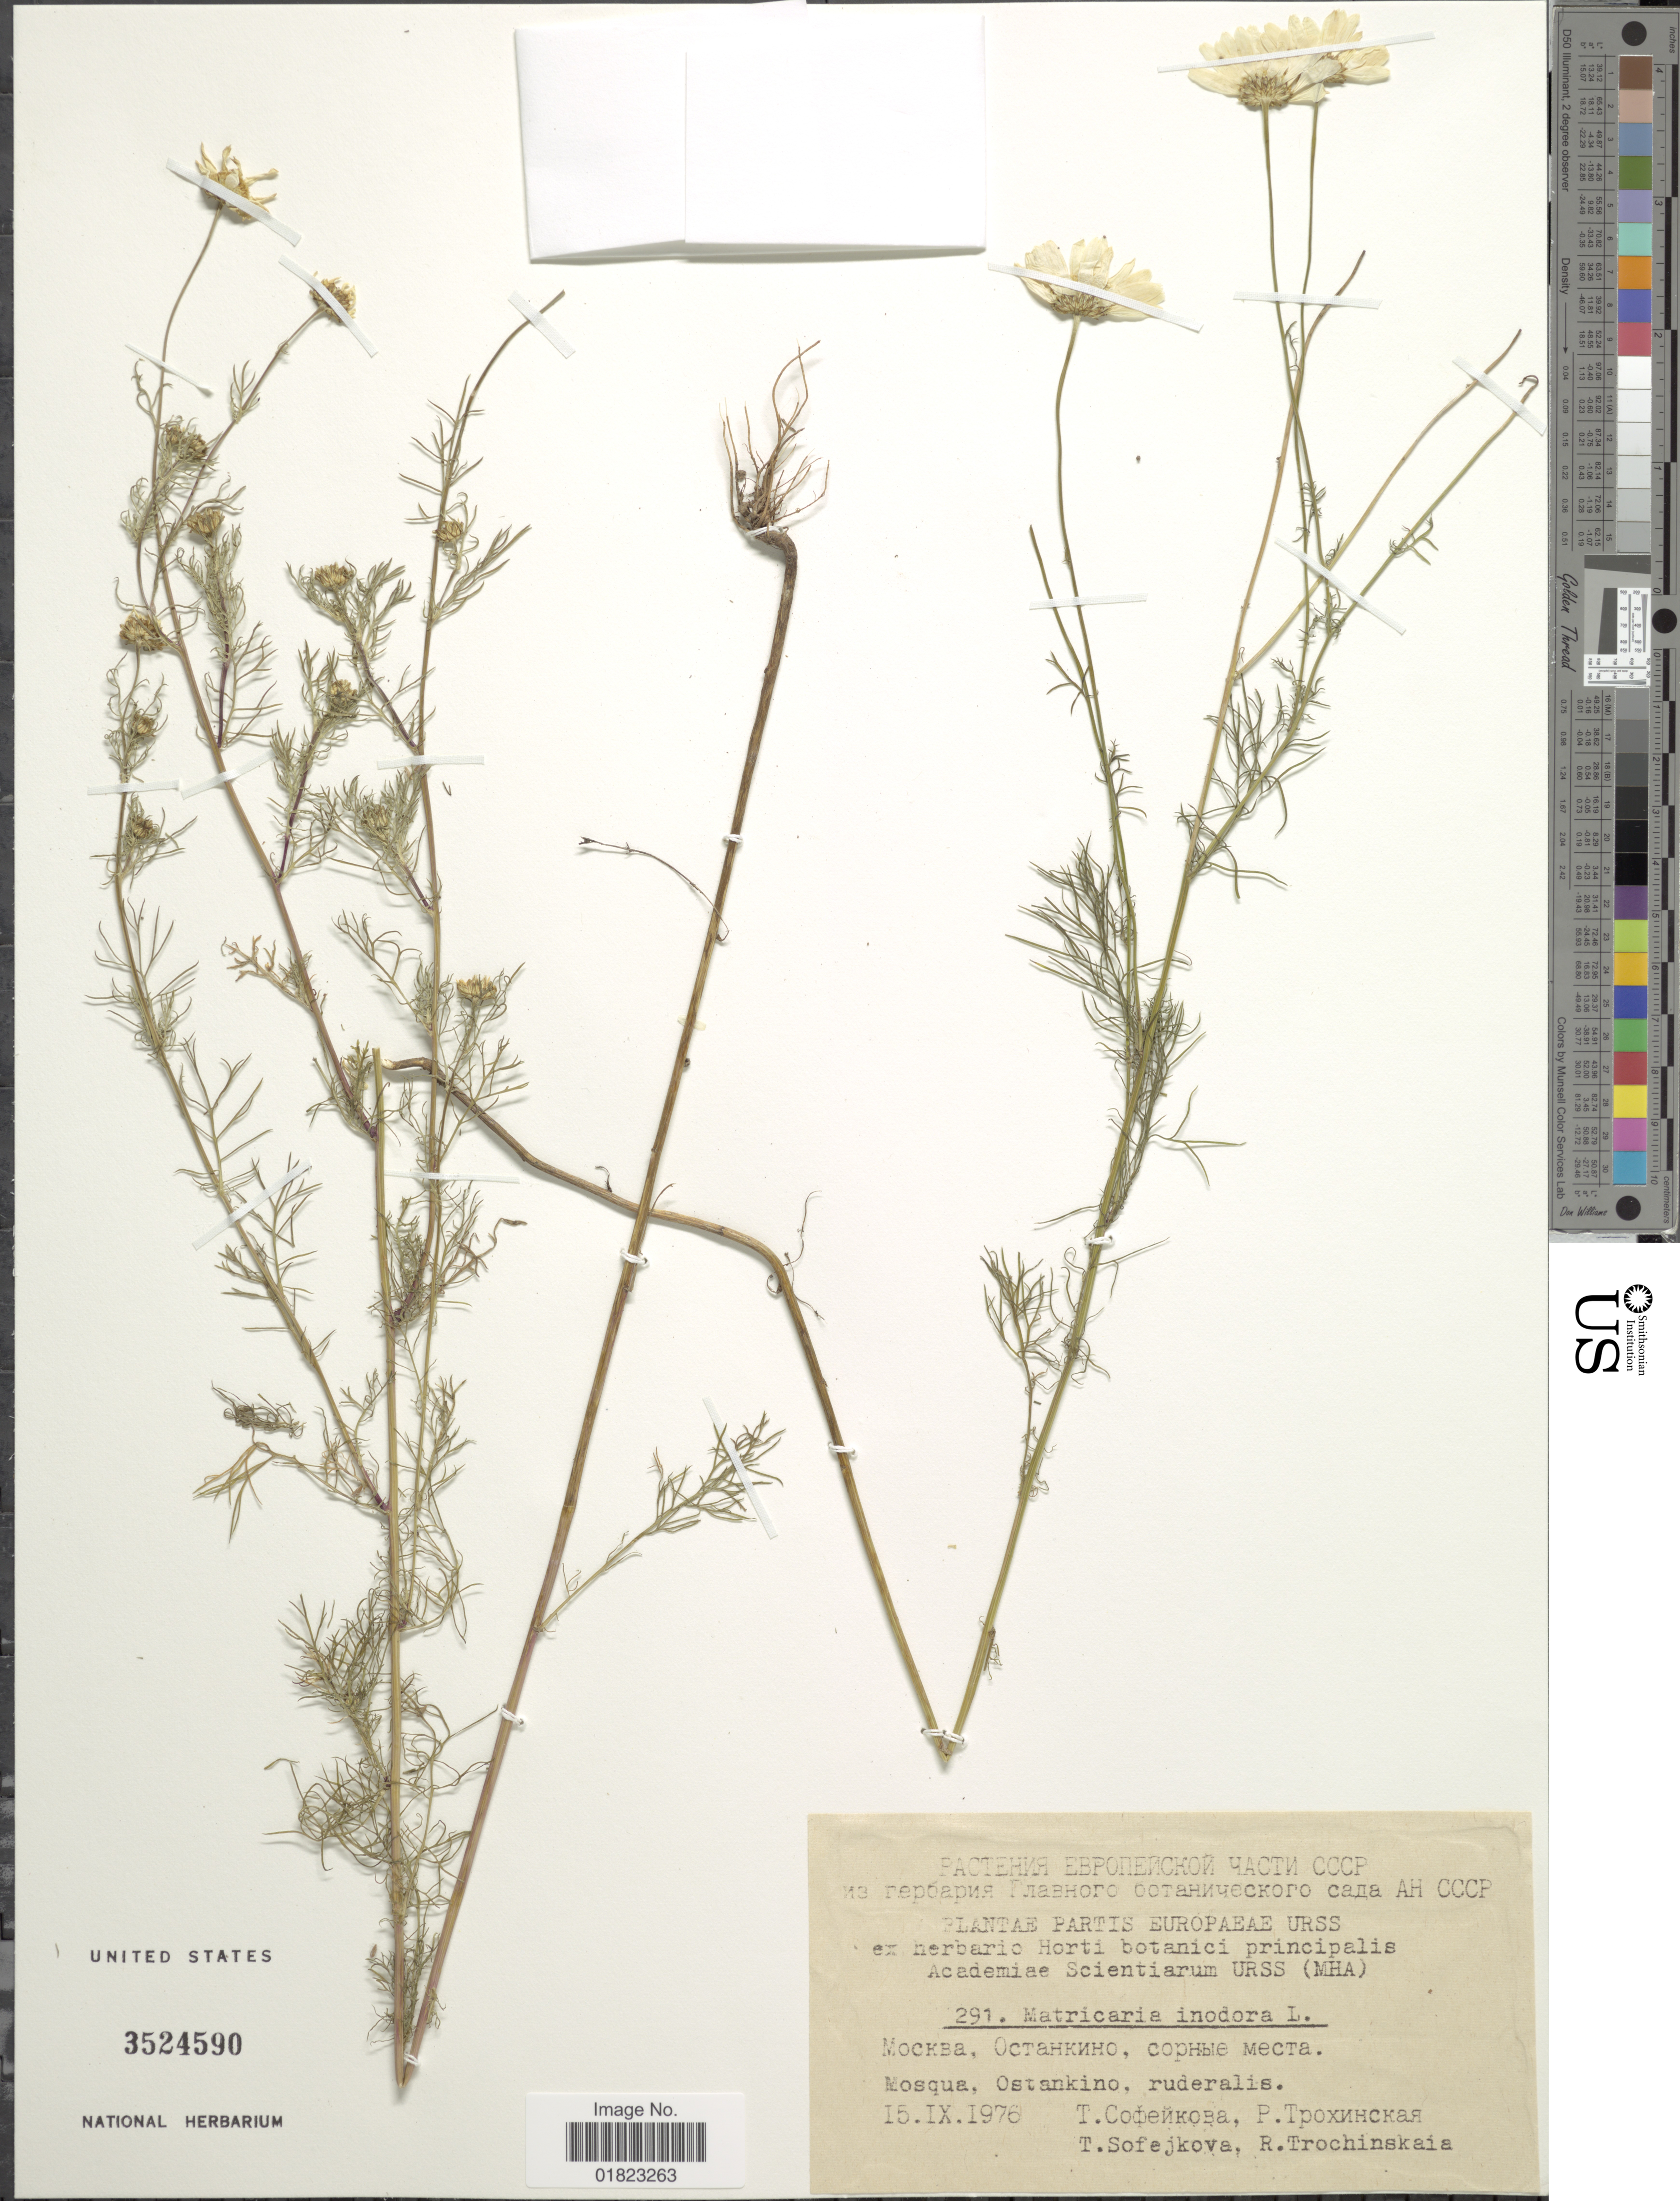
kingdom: Plantae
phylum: Tracheophyta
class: Magnoliopsida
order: Asterales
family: Asteraceae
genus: Matricaria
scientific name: Matricaria inodora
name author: L.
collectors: Collector illegible & Collector illegible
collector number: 291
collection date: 1976-09-15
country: Russian Federation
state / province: Moscow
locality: Mosqua, Ostankino, ruderalis. Partis Europaeae URSS.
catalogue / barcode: US 3524590